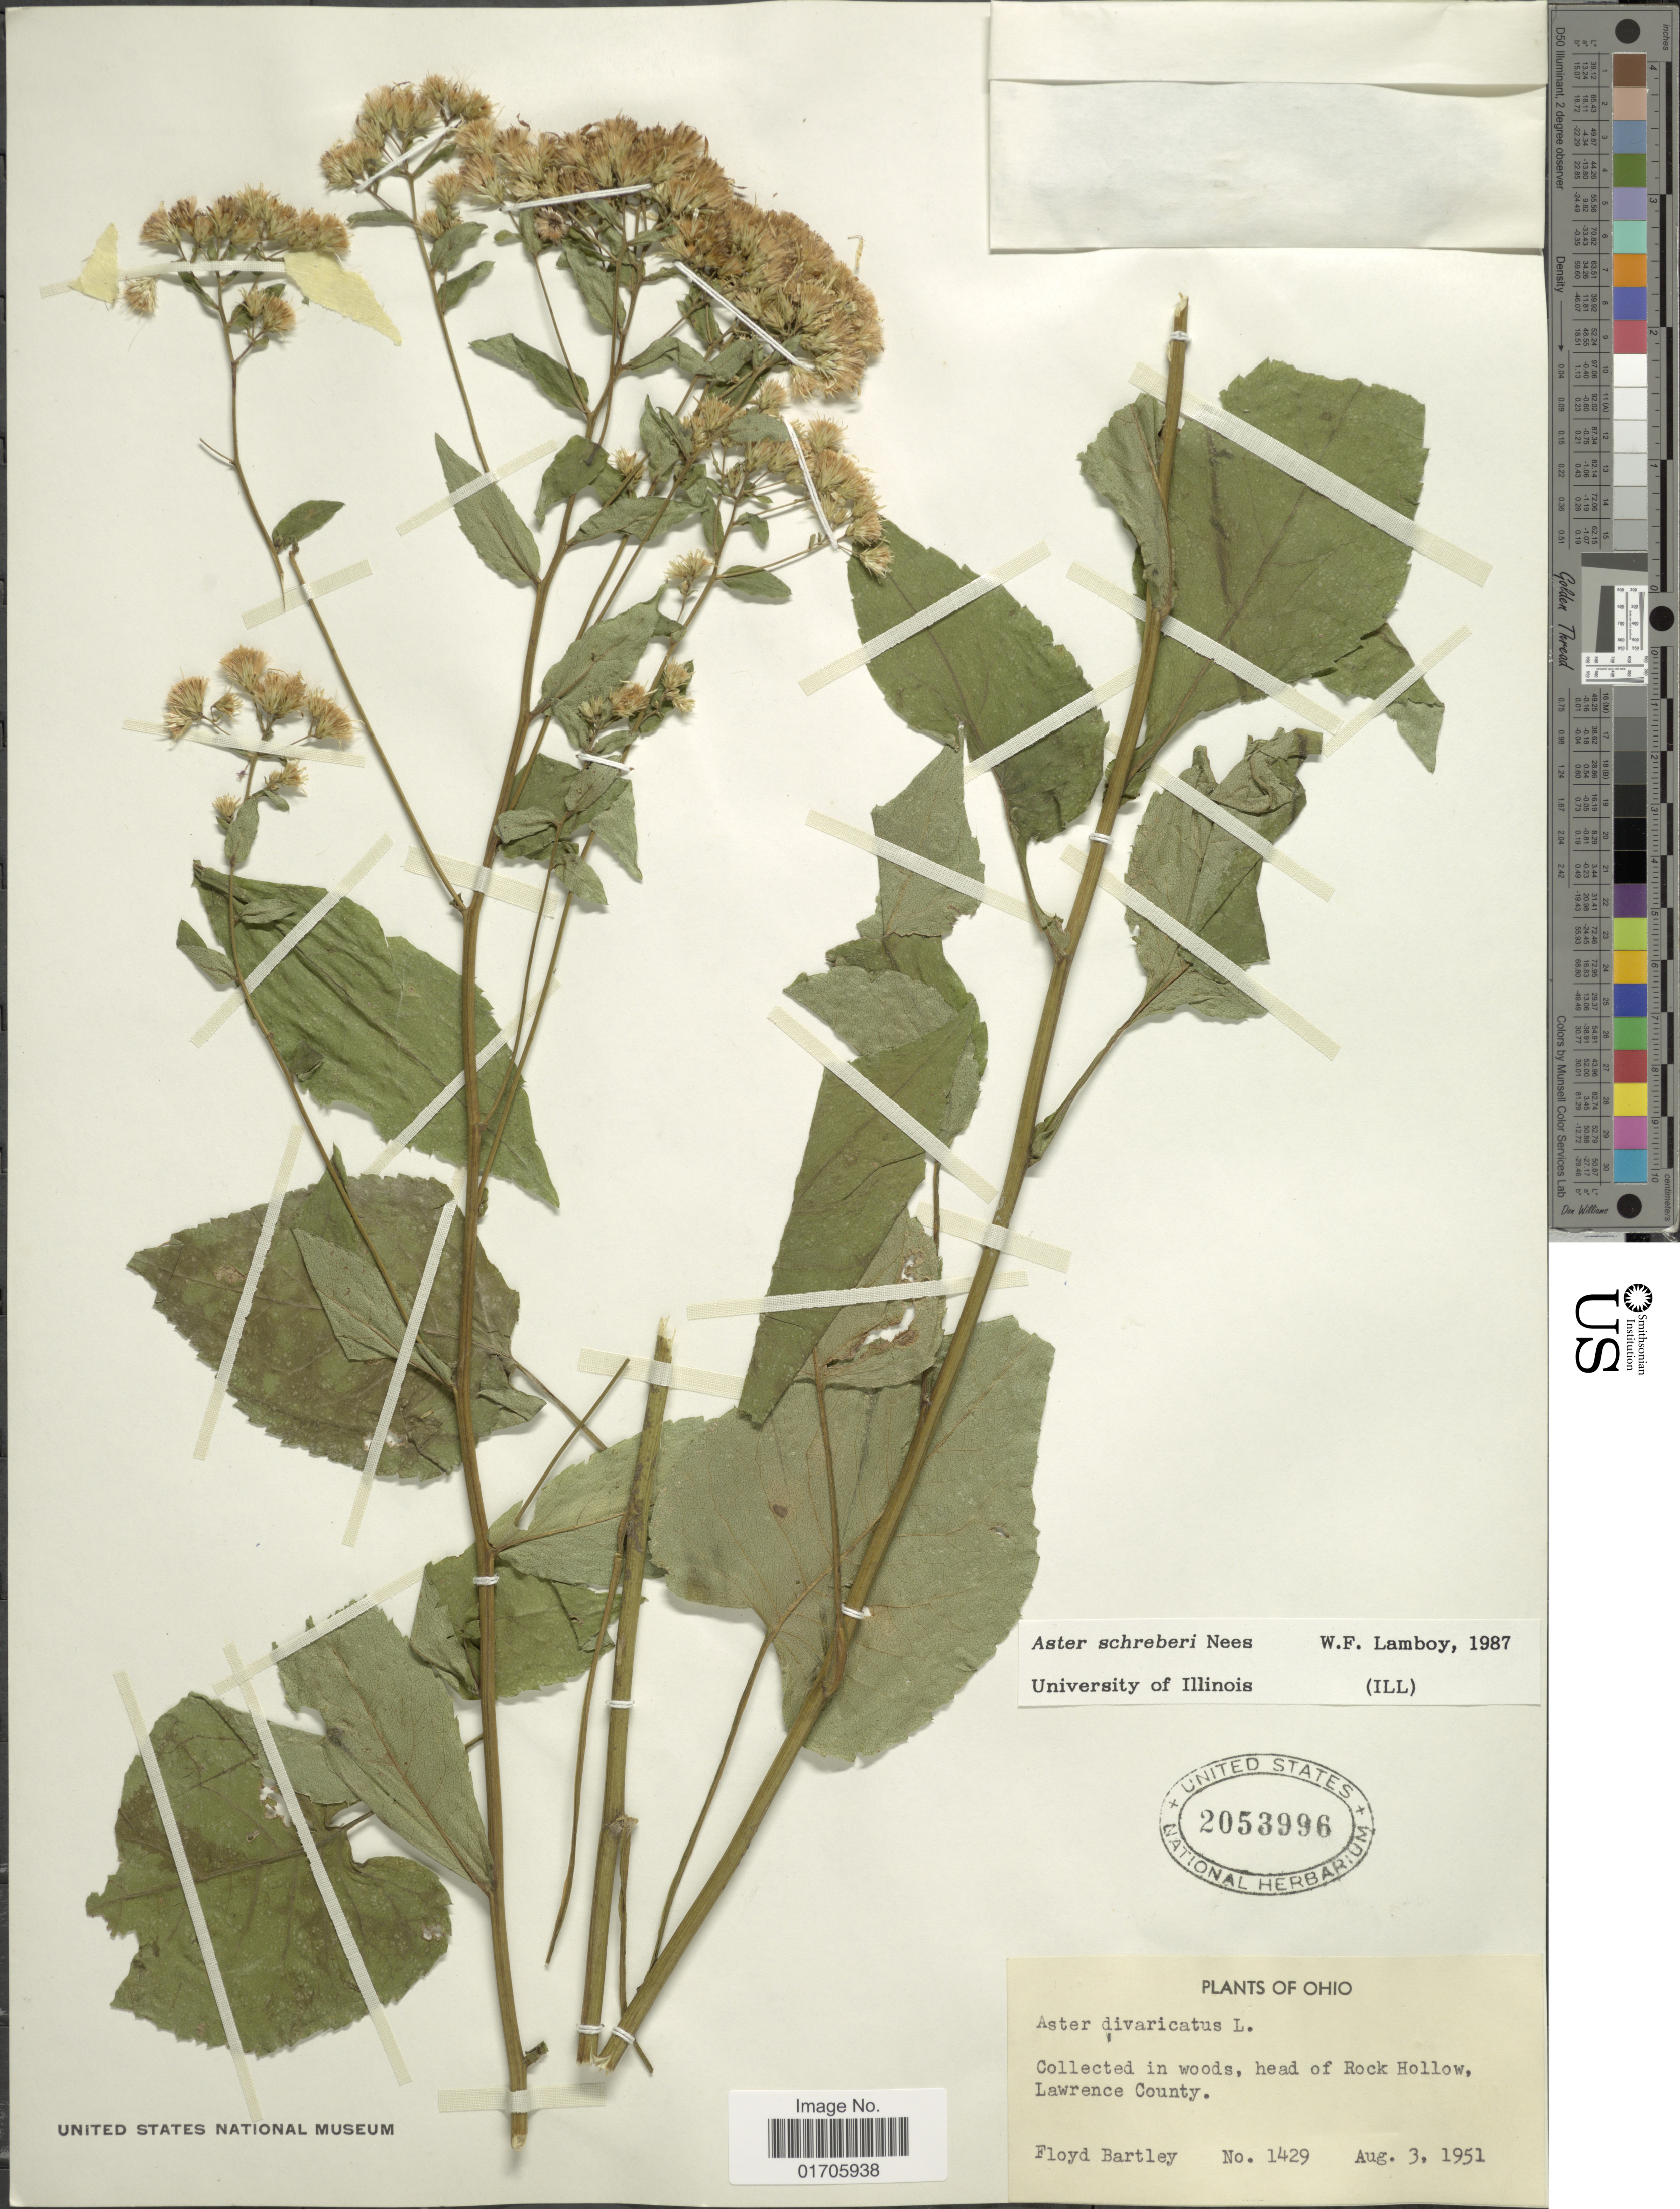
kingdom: Plantae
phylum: Tracheophyta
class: Magnoliopsida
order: Asterales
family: Asteraceae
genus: Eurybia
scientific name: Eurybia schreberi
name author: (Nees) Nees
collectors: F. Bartley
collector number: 1429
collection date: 1951-08-03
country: United States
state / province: Ohio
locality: Ohio. Collected in woods, head of Rock Hollow, Lawrence County.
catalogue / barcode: US 2053996